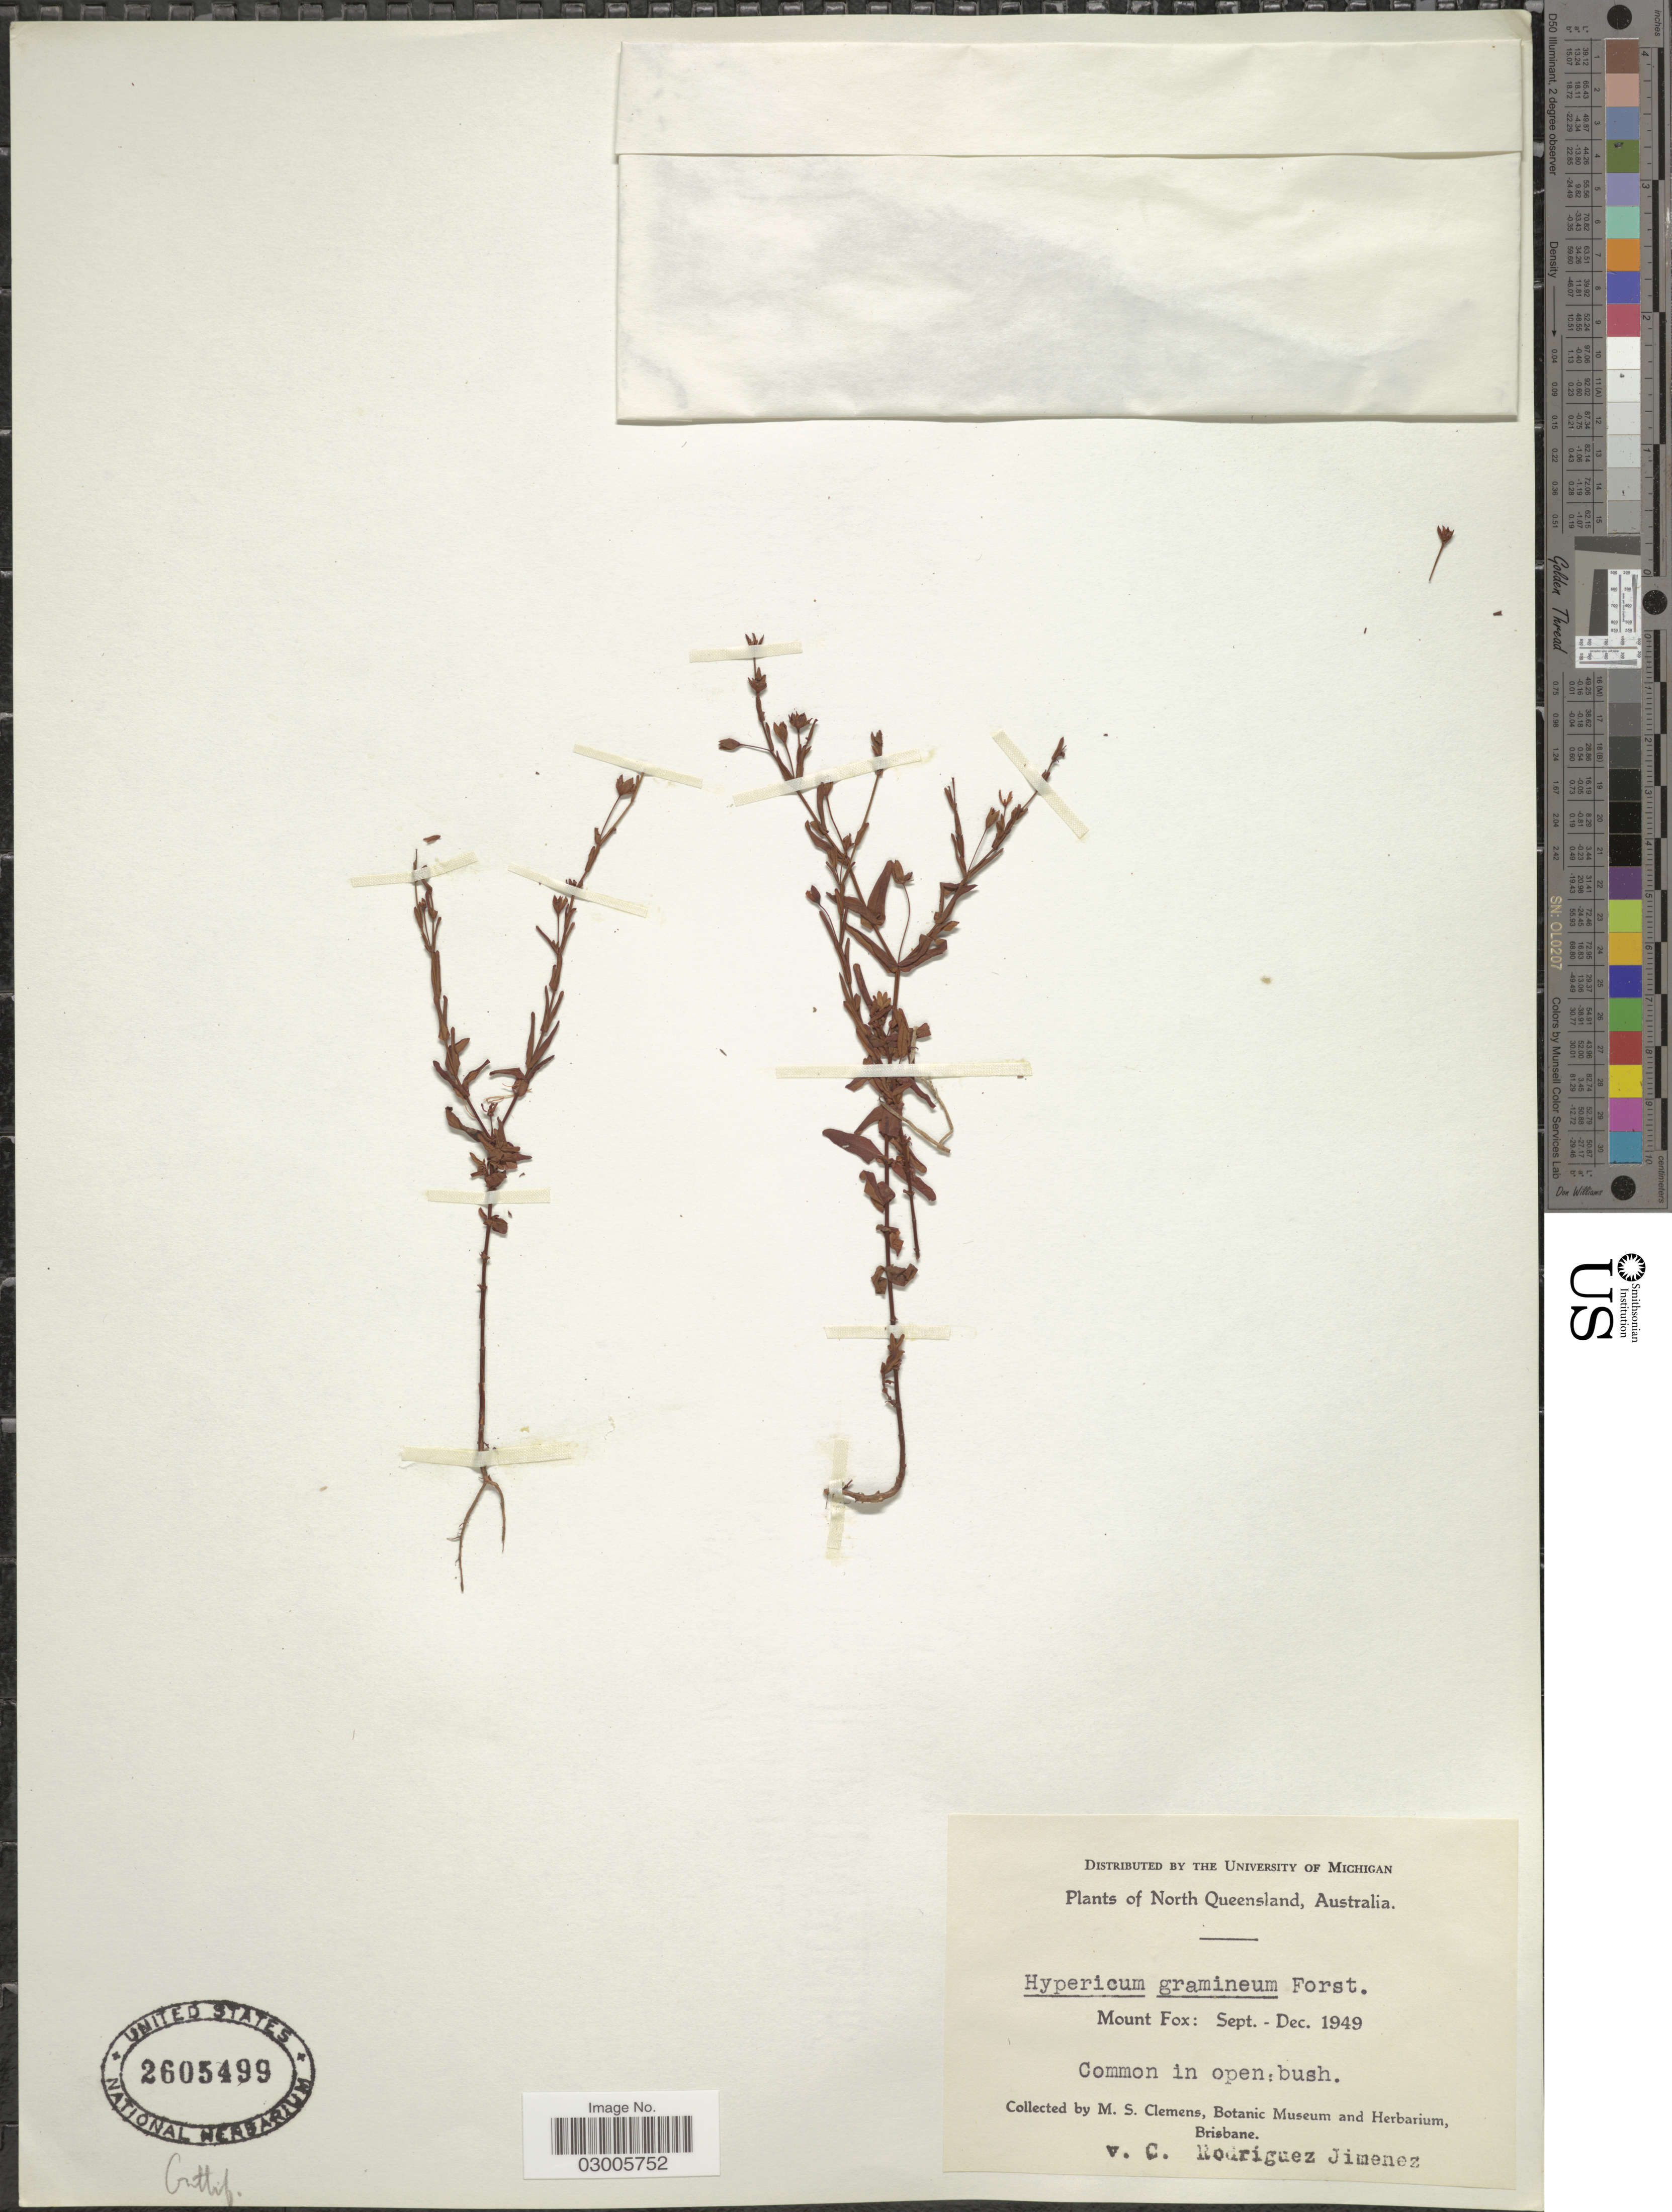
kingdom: Plantae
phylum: Tracheophyta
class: Magnoliopsida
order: Malpighiales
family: Hypericaceae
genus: Hypericum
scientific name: Hypericum gramineum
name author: G. Forst.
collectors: M. S. Clemens & C. Rodríguez Jiménez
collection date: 1949-09/1949-12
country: Australia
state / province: Queensland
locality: North Queensland, Mount Fox.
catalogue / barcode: US 2605499